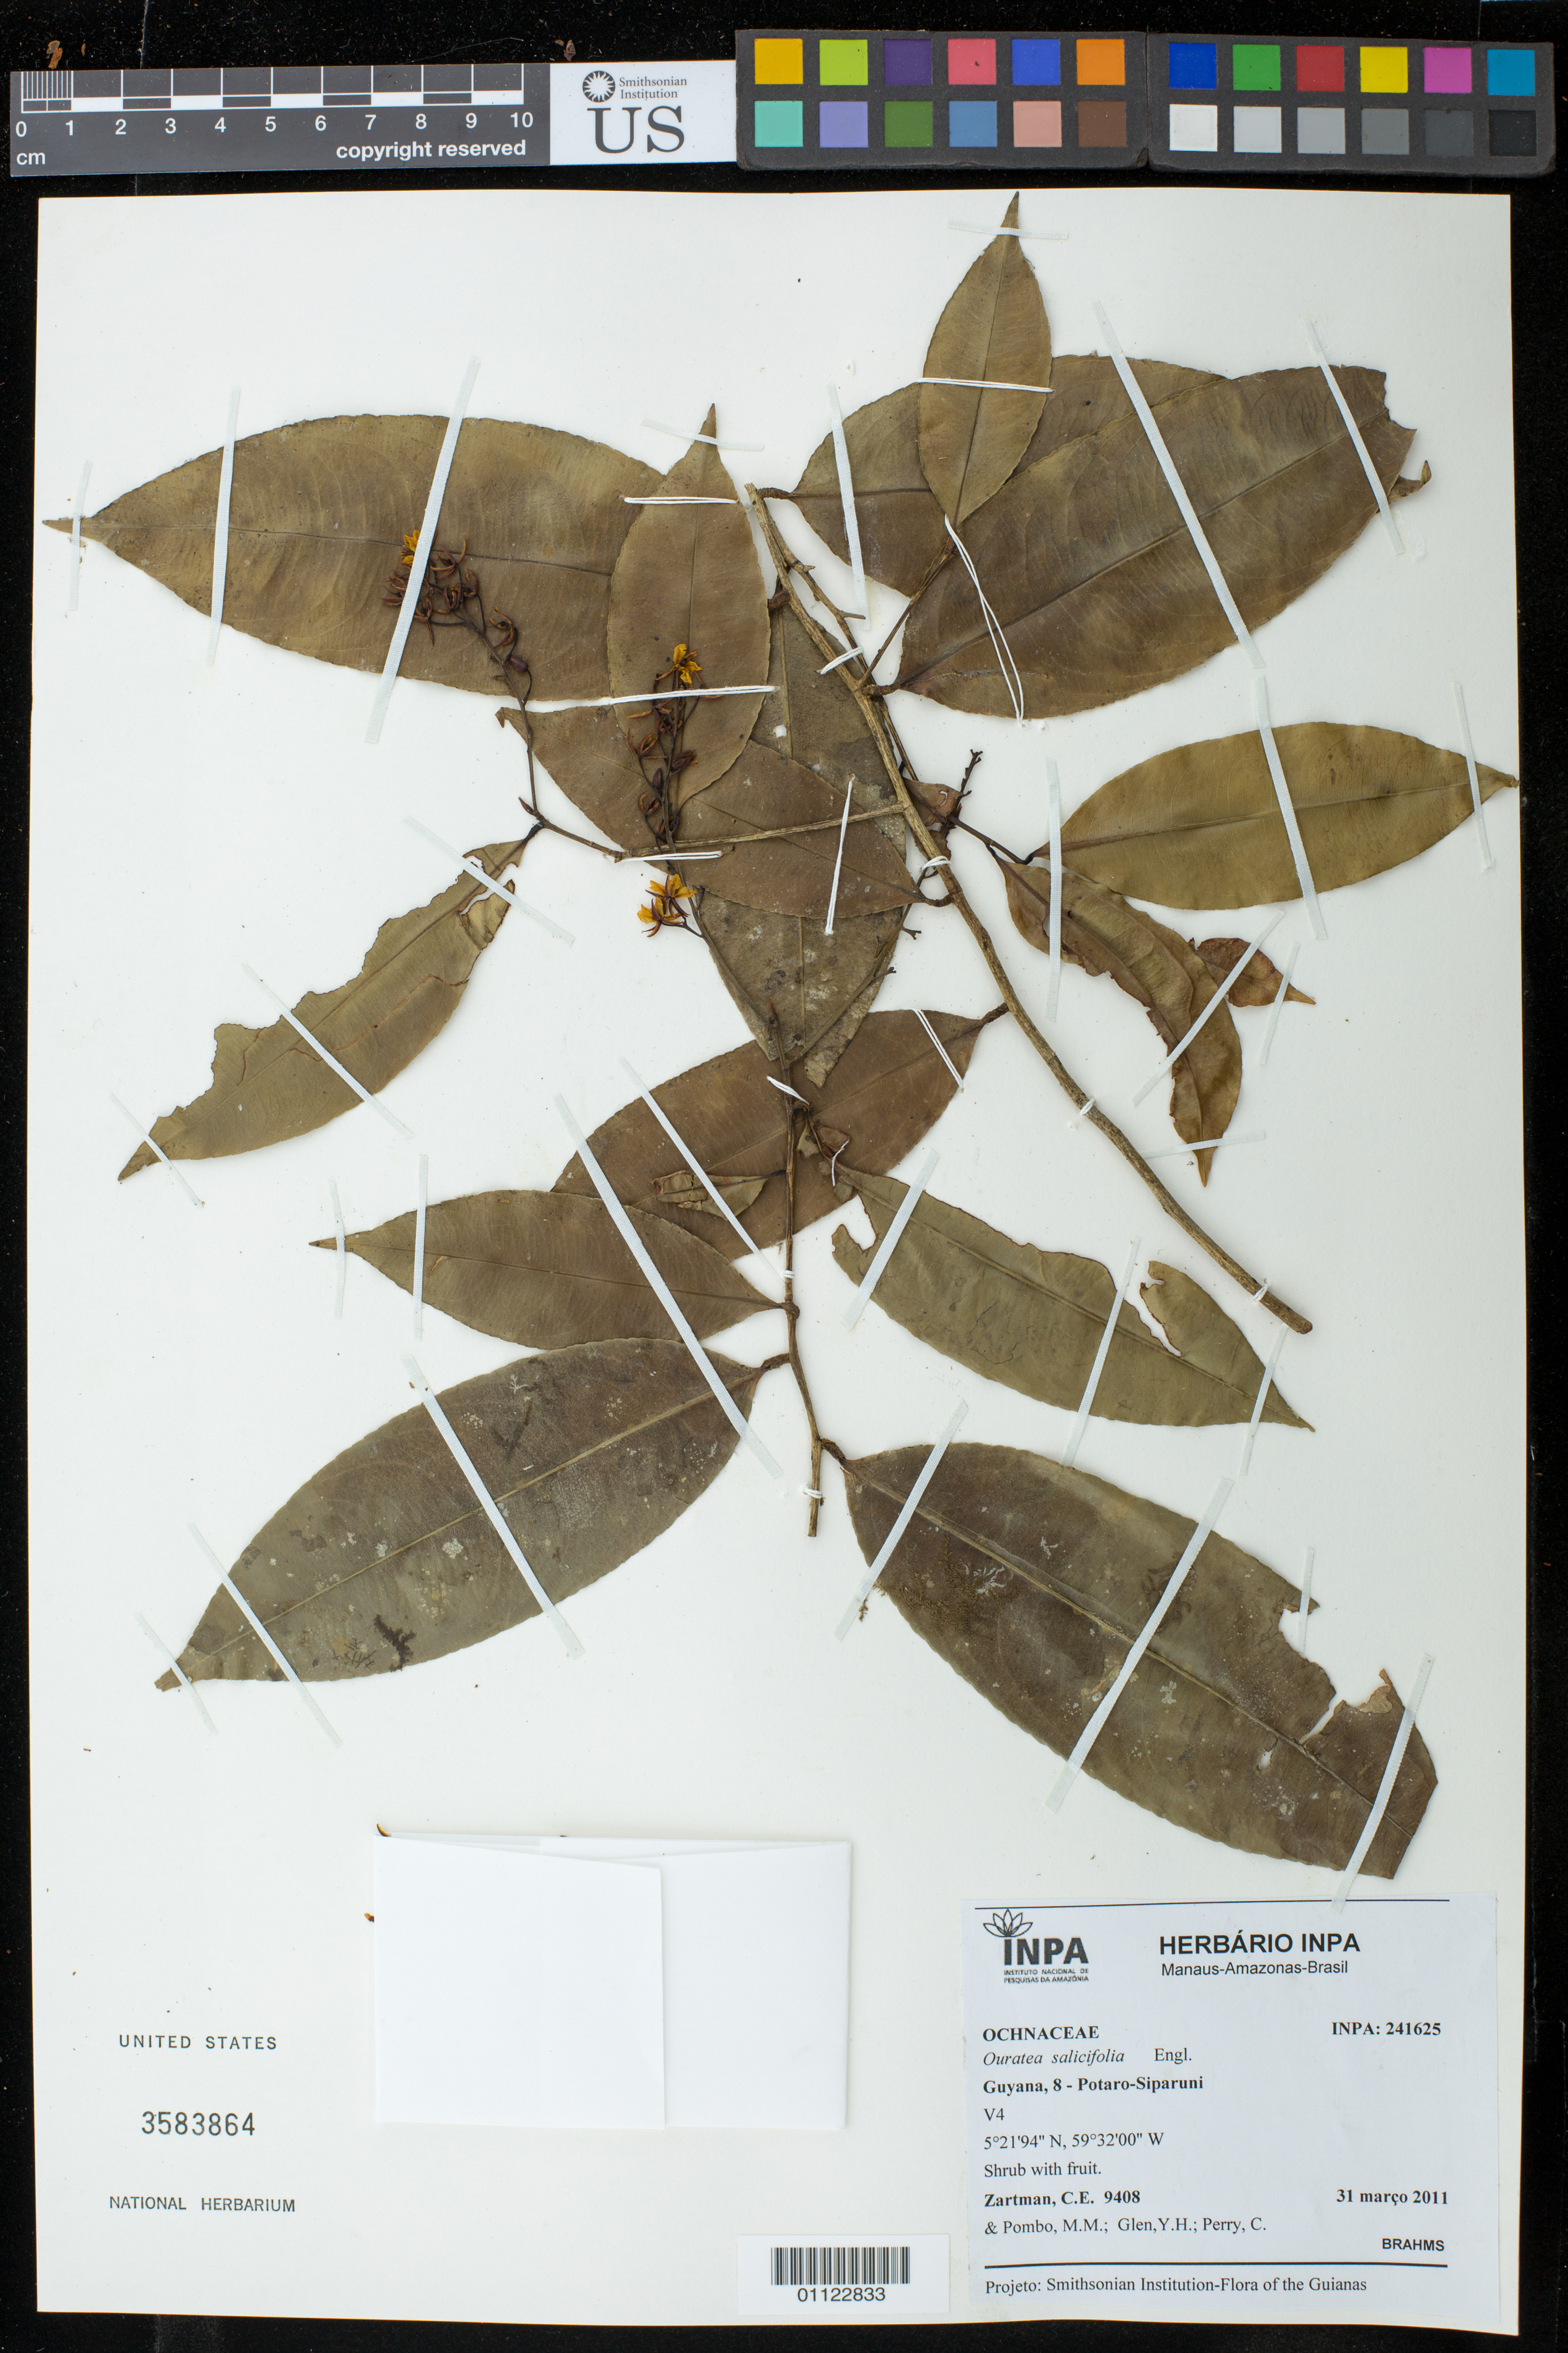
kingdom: Plantae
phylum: Tracheophyta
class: Magnoliopsida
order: Malpighiales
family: Ochnaceae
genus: Ouratea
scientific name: Ouratea salicifolia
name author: Engl.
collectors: C. Zartman, M. Pombo, Y. Glen & C. Perry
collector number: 9408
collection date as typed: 31-Mar-11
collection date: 1911-03-31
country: Guyana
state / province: Potaro-Siparuni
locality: V4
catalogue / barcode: US 3583864